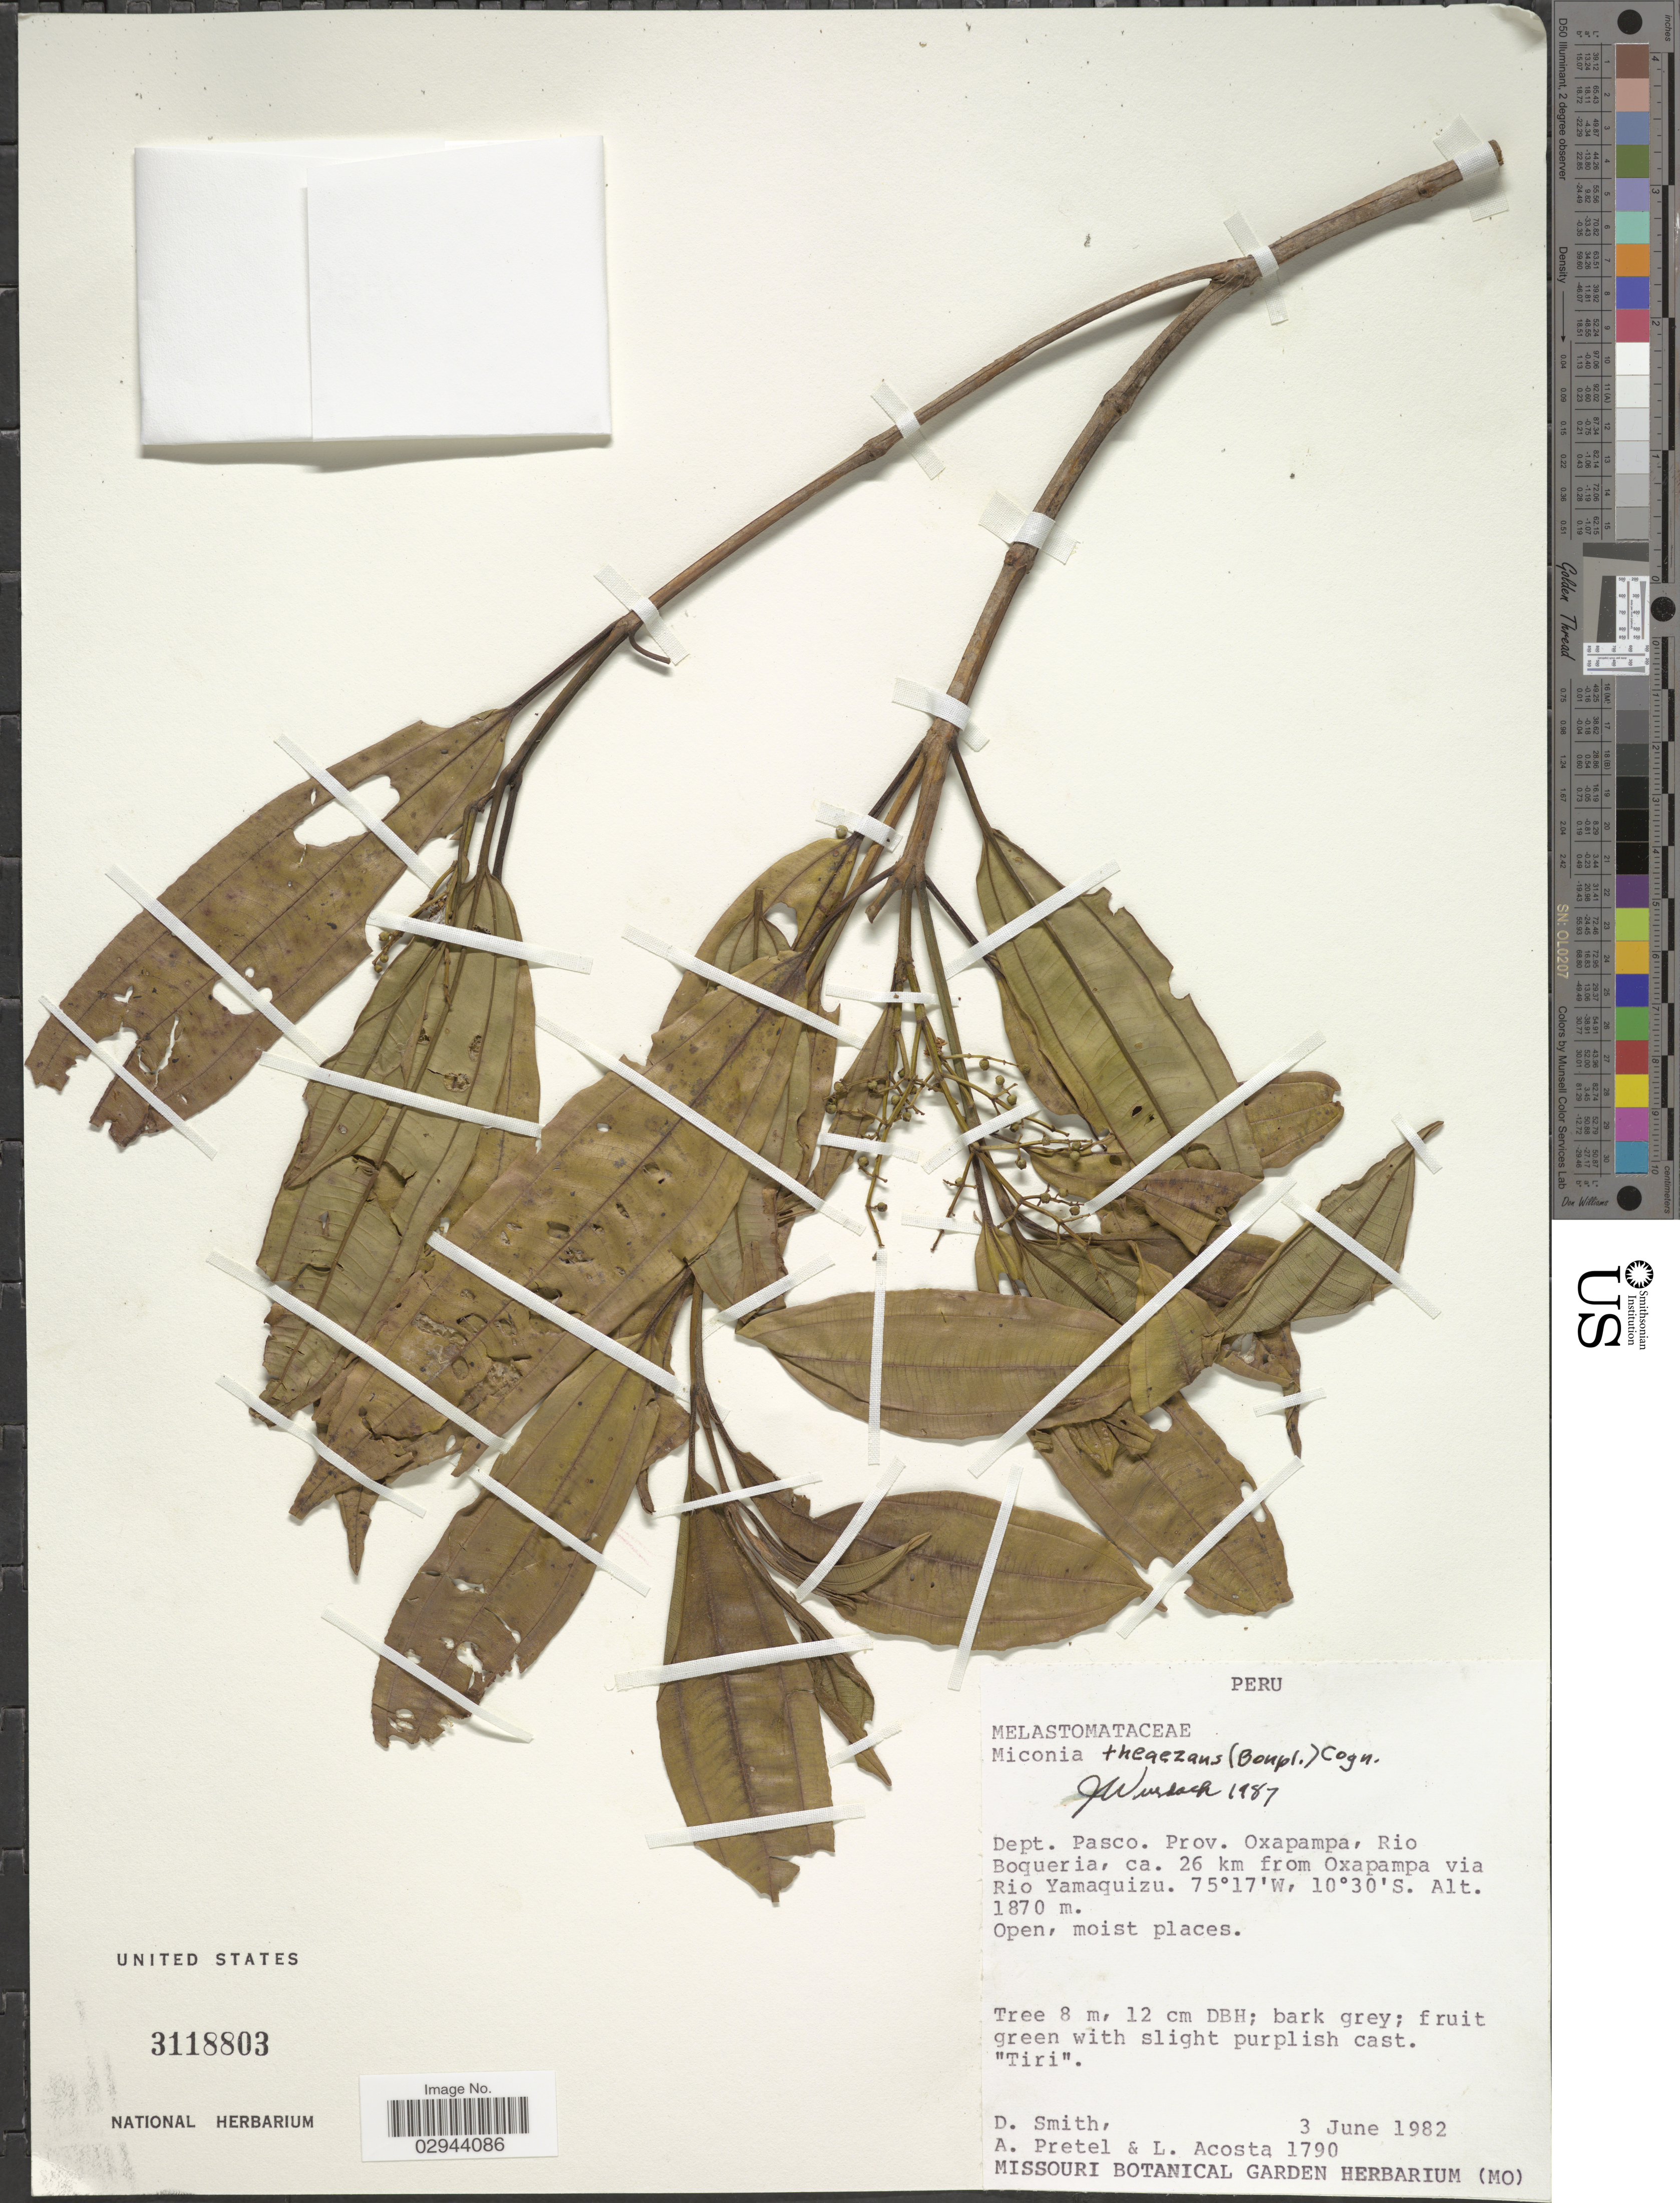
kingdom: Plantae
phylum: Tracheophyta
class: Magnoliopsida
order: Myrtales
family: Melastomataceae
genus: Miconia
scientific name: Miconia theizans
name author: (Bonpl.) Cogn.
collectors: D. Smith, A. Pretel & L. Acosta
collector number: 1790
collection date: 1982-06-03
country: Peru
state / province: Pasco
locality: Dept. Pasco, Prov. Oxapampa, Rio Boqueria, ca. 26 km from Oxapampa via Rio Yamaquizu.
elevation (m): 1870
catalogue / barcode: US 3118803